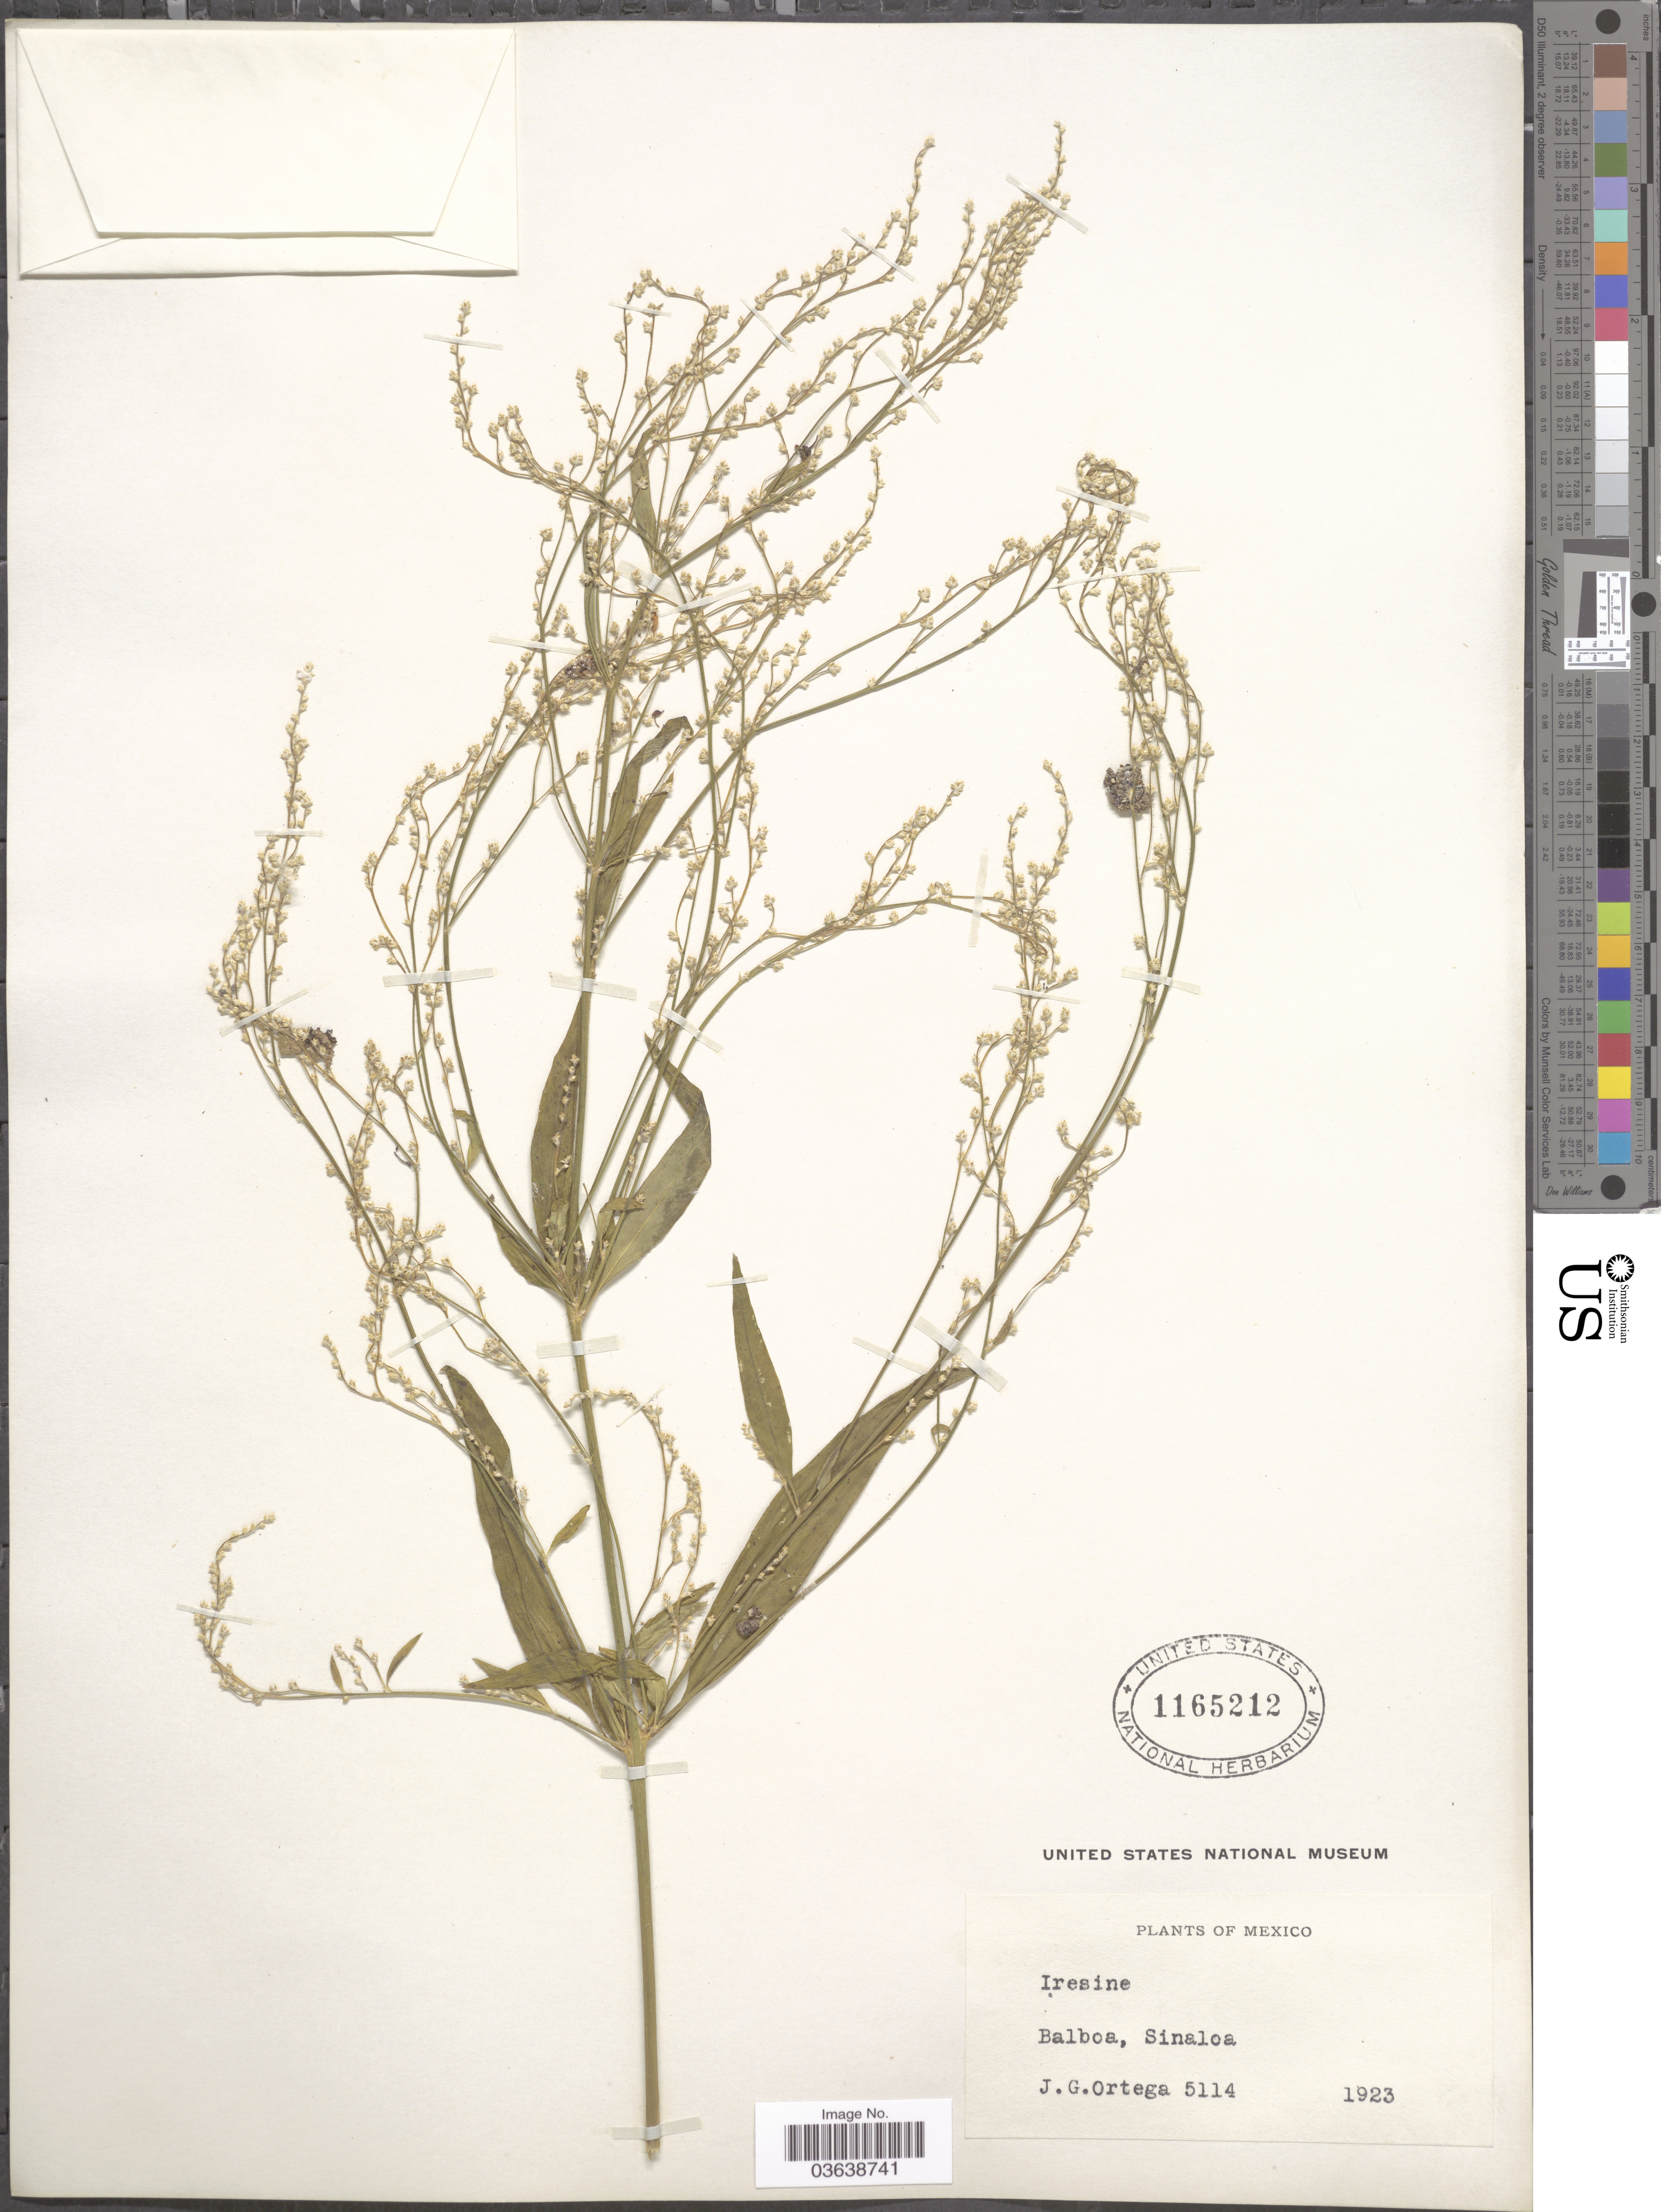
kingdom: Plantae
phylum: Tracheophyta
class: Magnoliopsida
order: Caryophyllales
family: Amaranthaceae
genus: Iresine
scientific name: Iresine celosia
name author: L.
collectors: J. Ortega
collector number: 5114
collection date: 1923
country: Mexico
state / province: Sinaloa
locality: Balboa.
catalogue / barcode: US 1165212